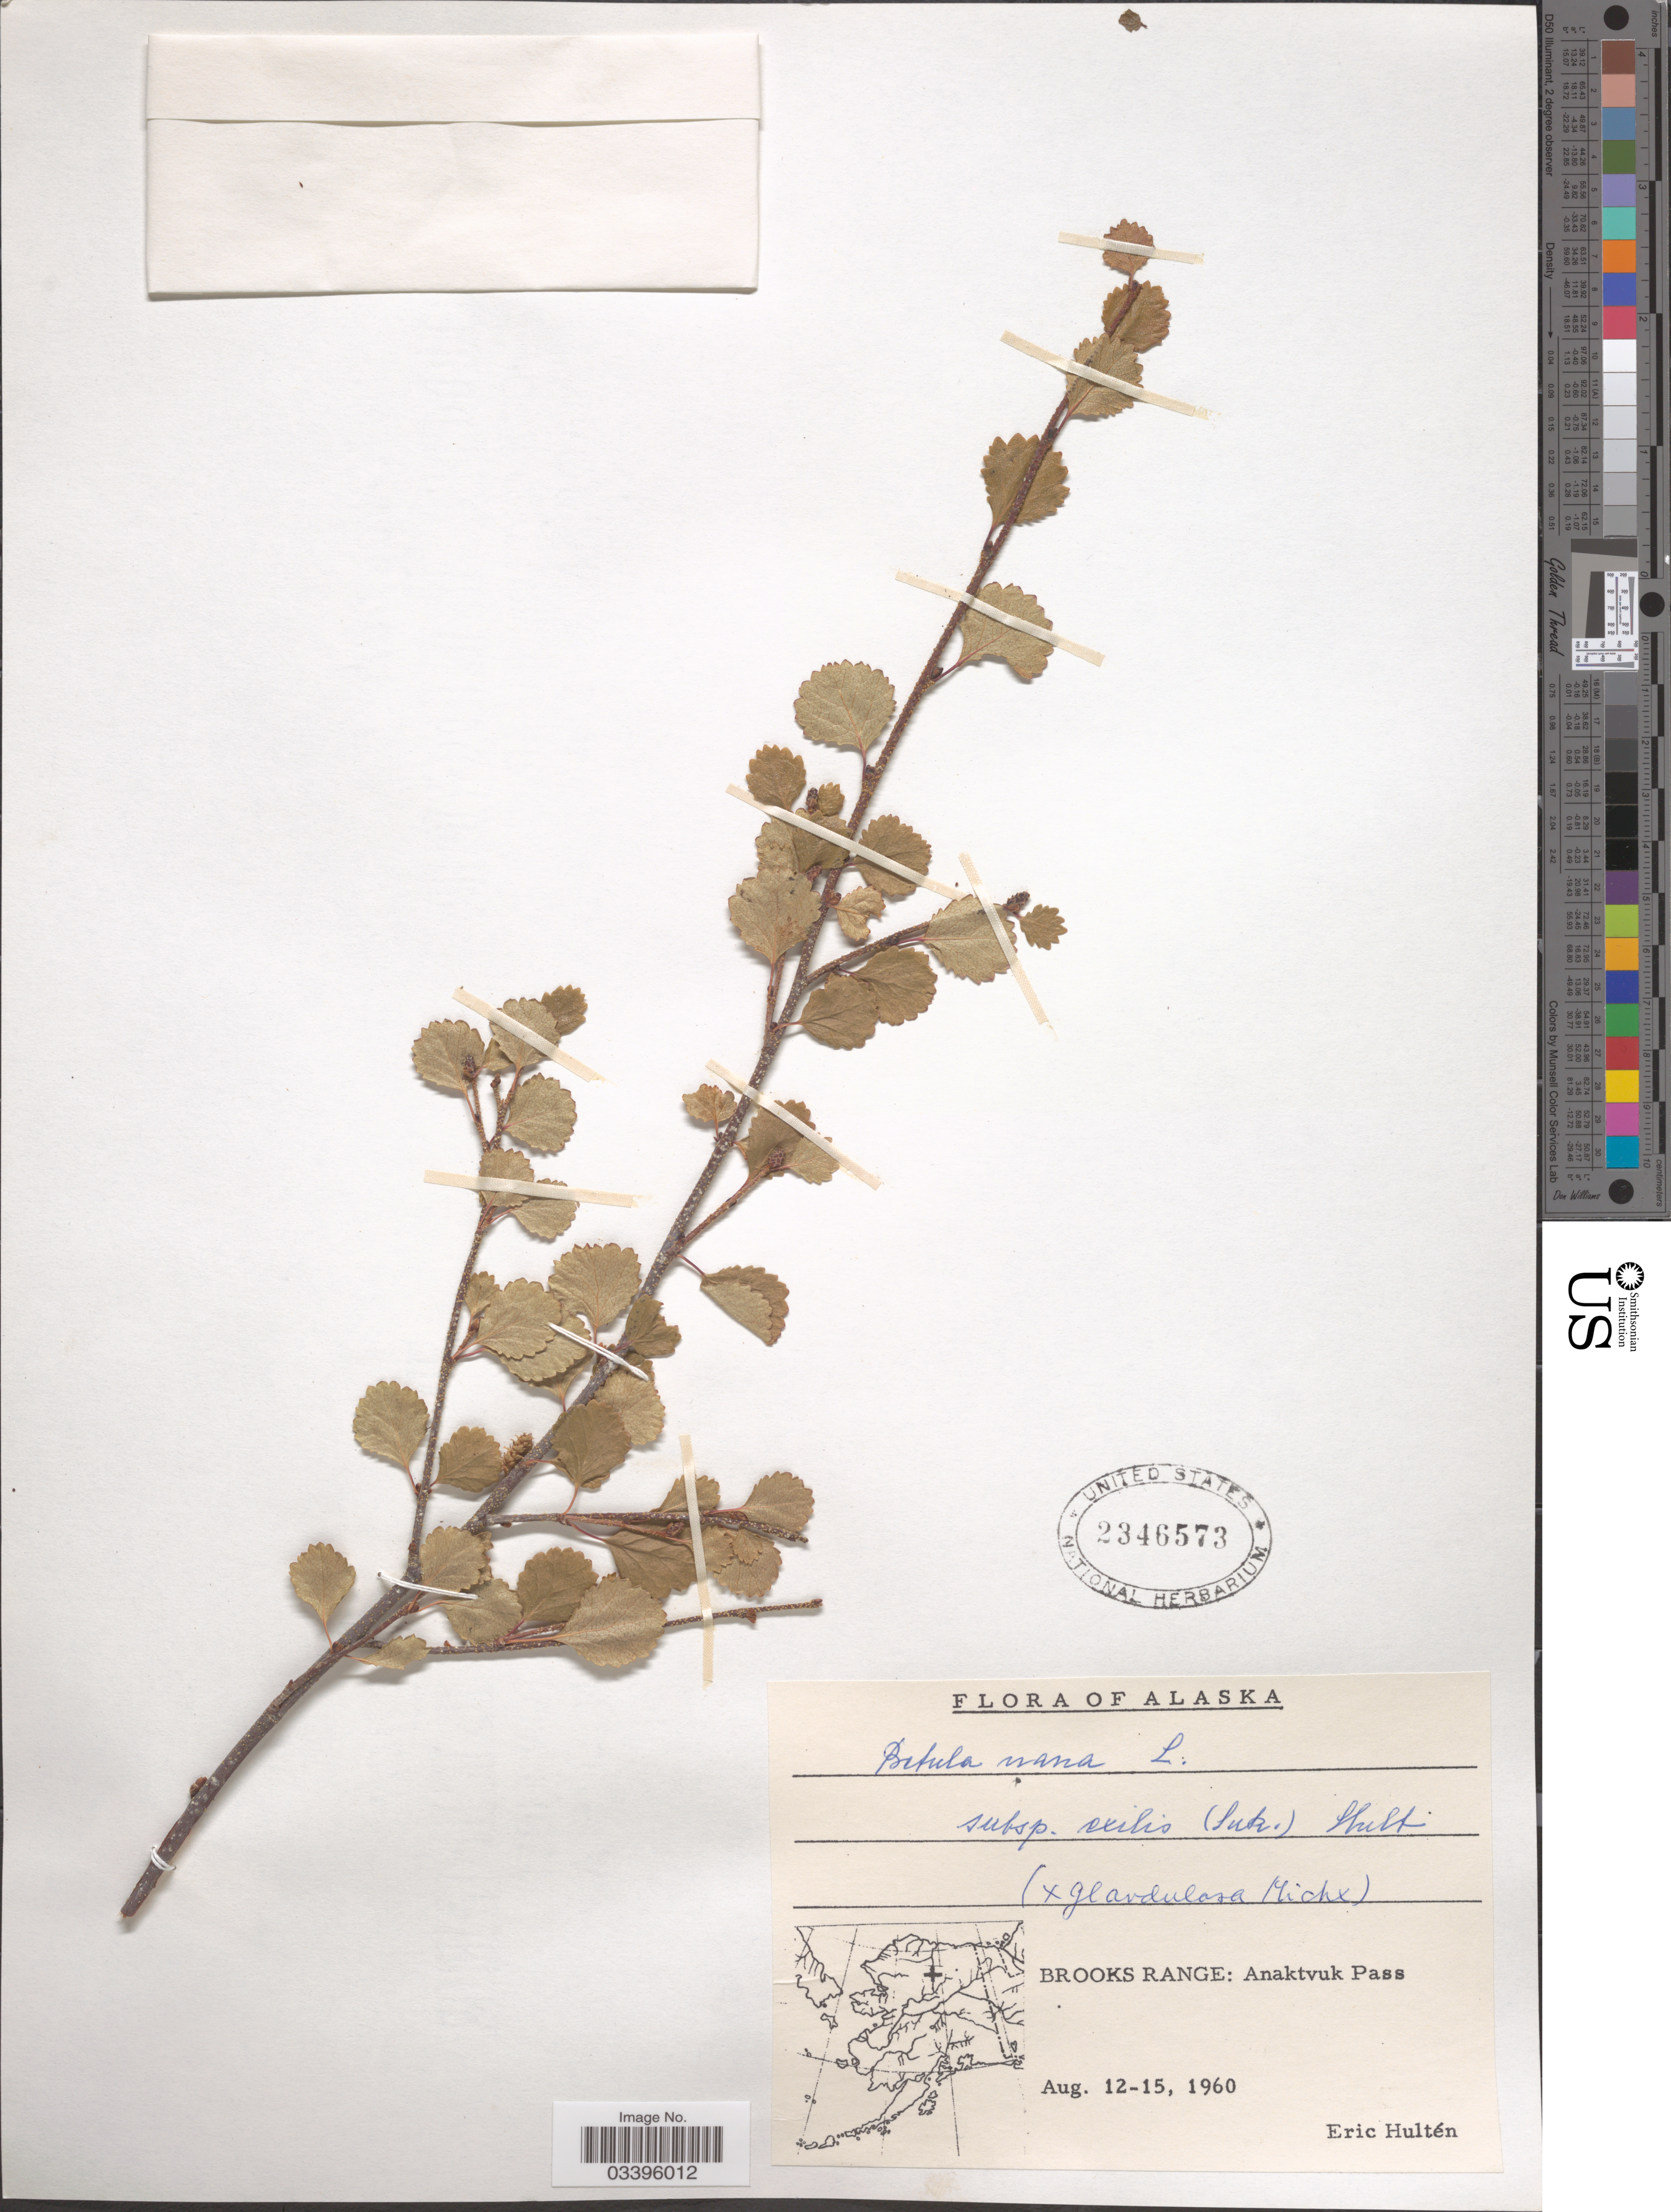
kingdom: Plantae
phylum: Tracheophyta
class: Magnoliopsida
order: Fagales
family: Betulaceae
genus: Betula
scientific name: Betula nana subsp. exilis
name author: L.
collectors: E. G. Hultén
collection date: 1960-08-12/1960-08-15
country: United States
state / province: Alaska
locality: Brooks Range: Anaktvuk Pass.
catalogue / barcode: US 2346573